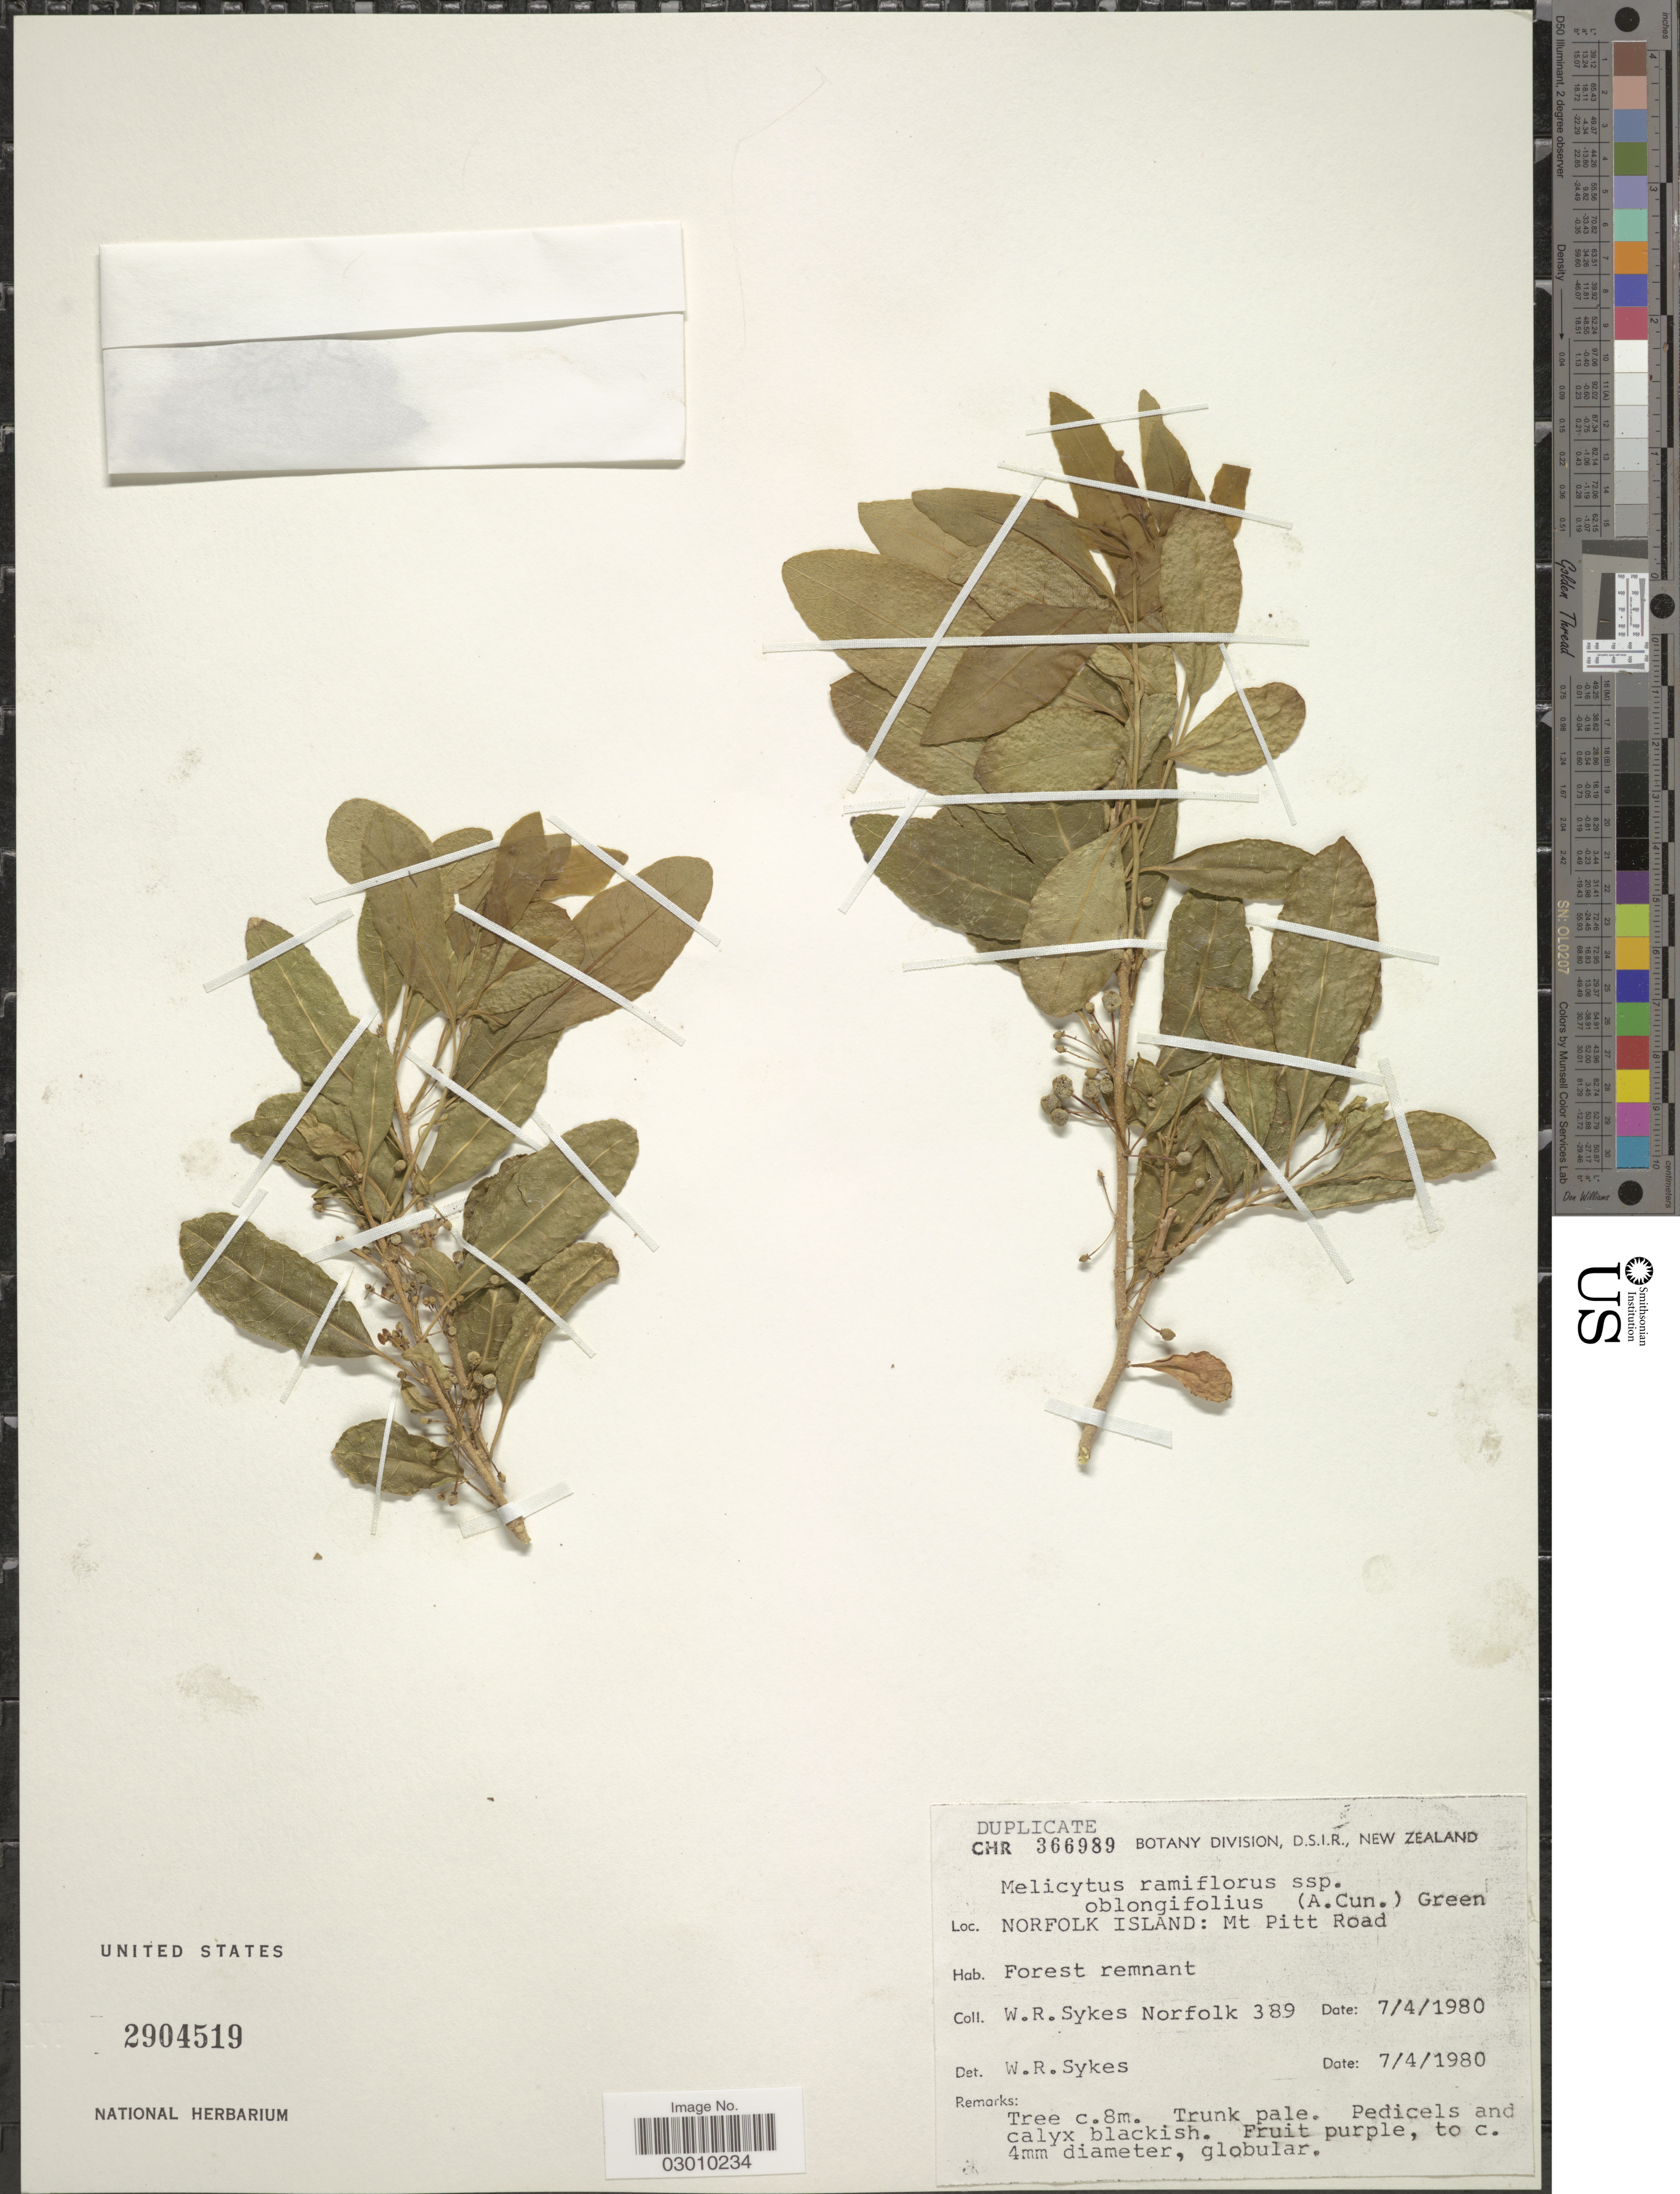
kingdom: Plantae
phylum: Tracheophyta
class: Magnoliopsida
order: Malpighiales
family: Violaceae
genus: Melicytus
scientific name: Melicytus ramiflorus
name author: J.R. Forst. & G. Forst.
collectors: W. R. Sykes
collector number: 389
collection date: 1980-04-07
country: Australia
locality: Norfolk Island: Mt Pitt Road.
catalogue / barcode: US 2904519